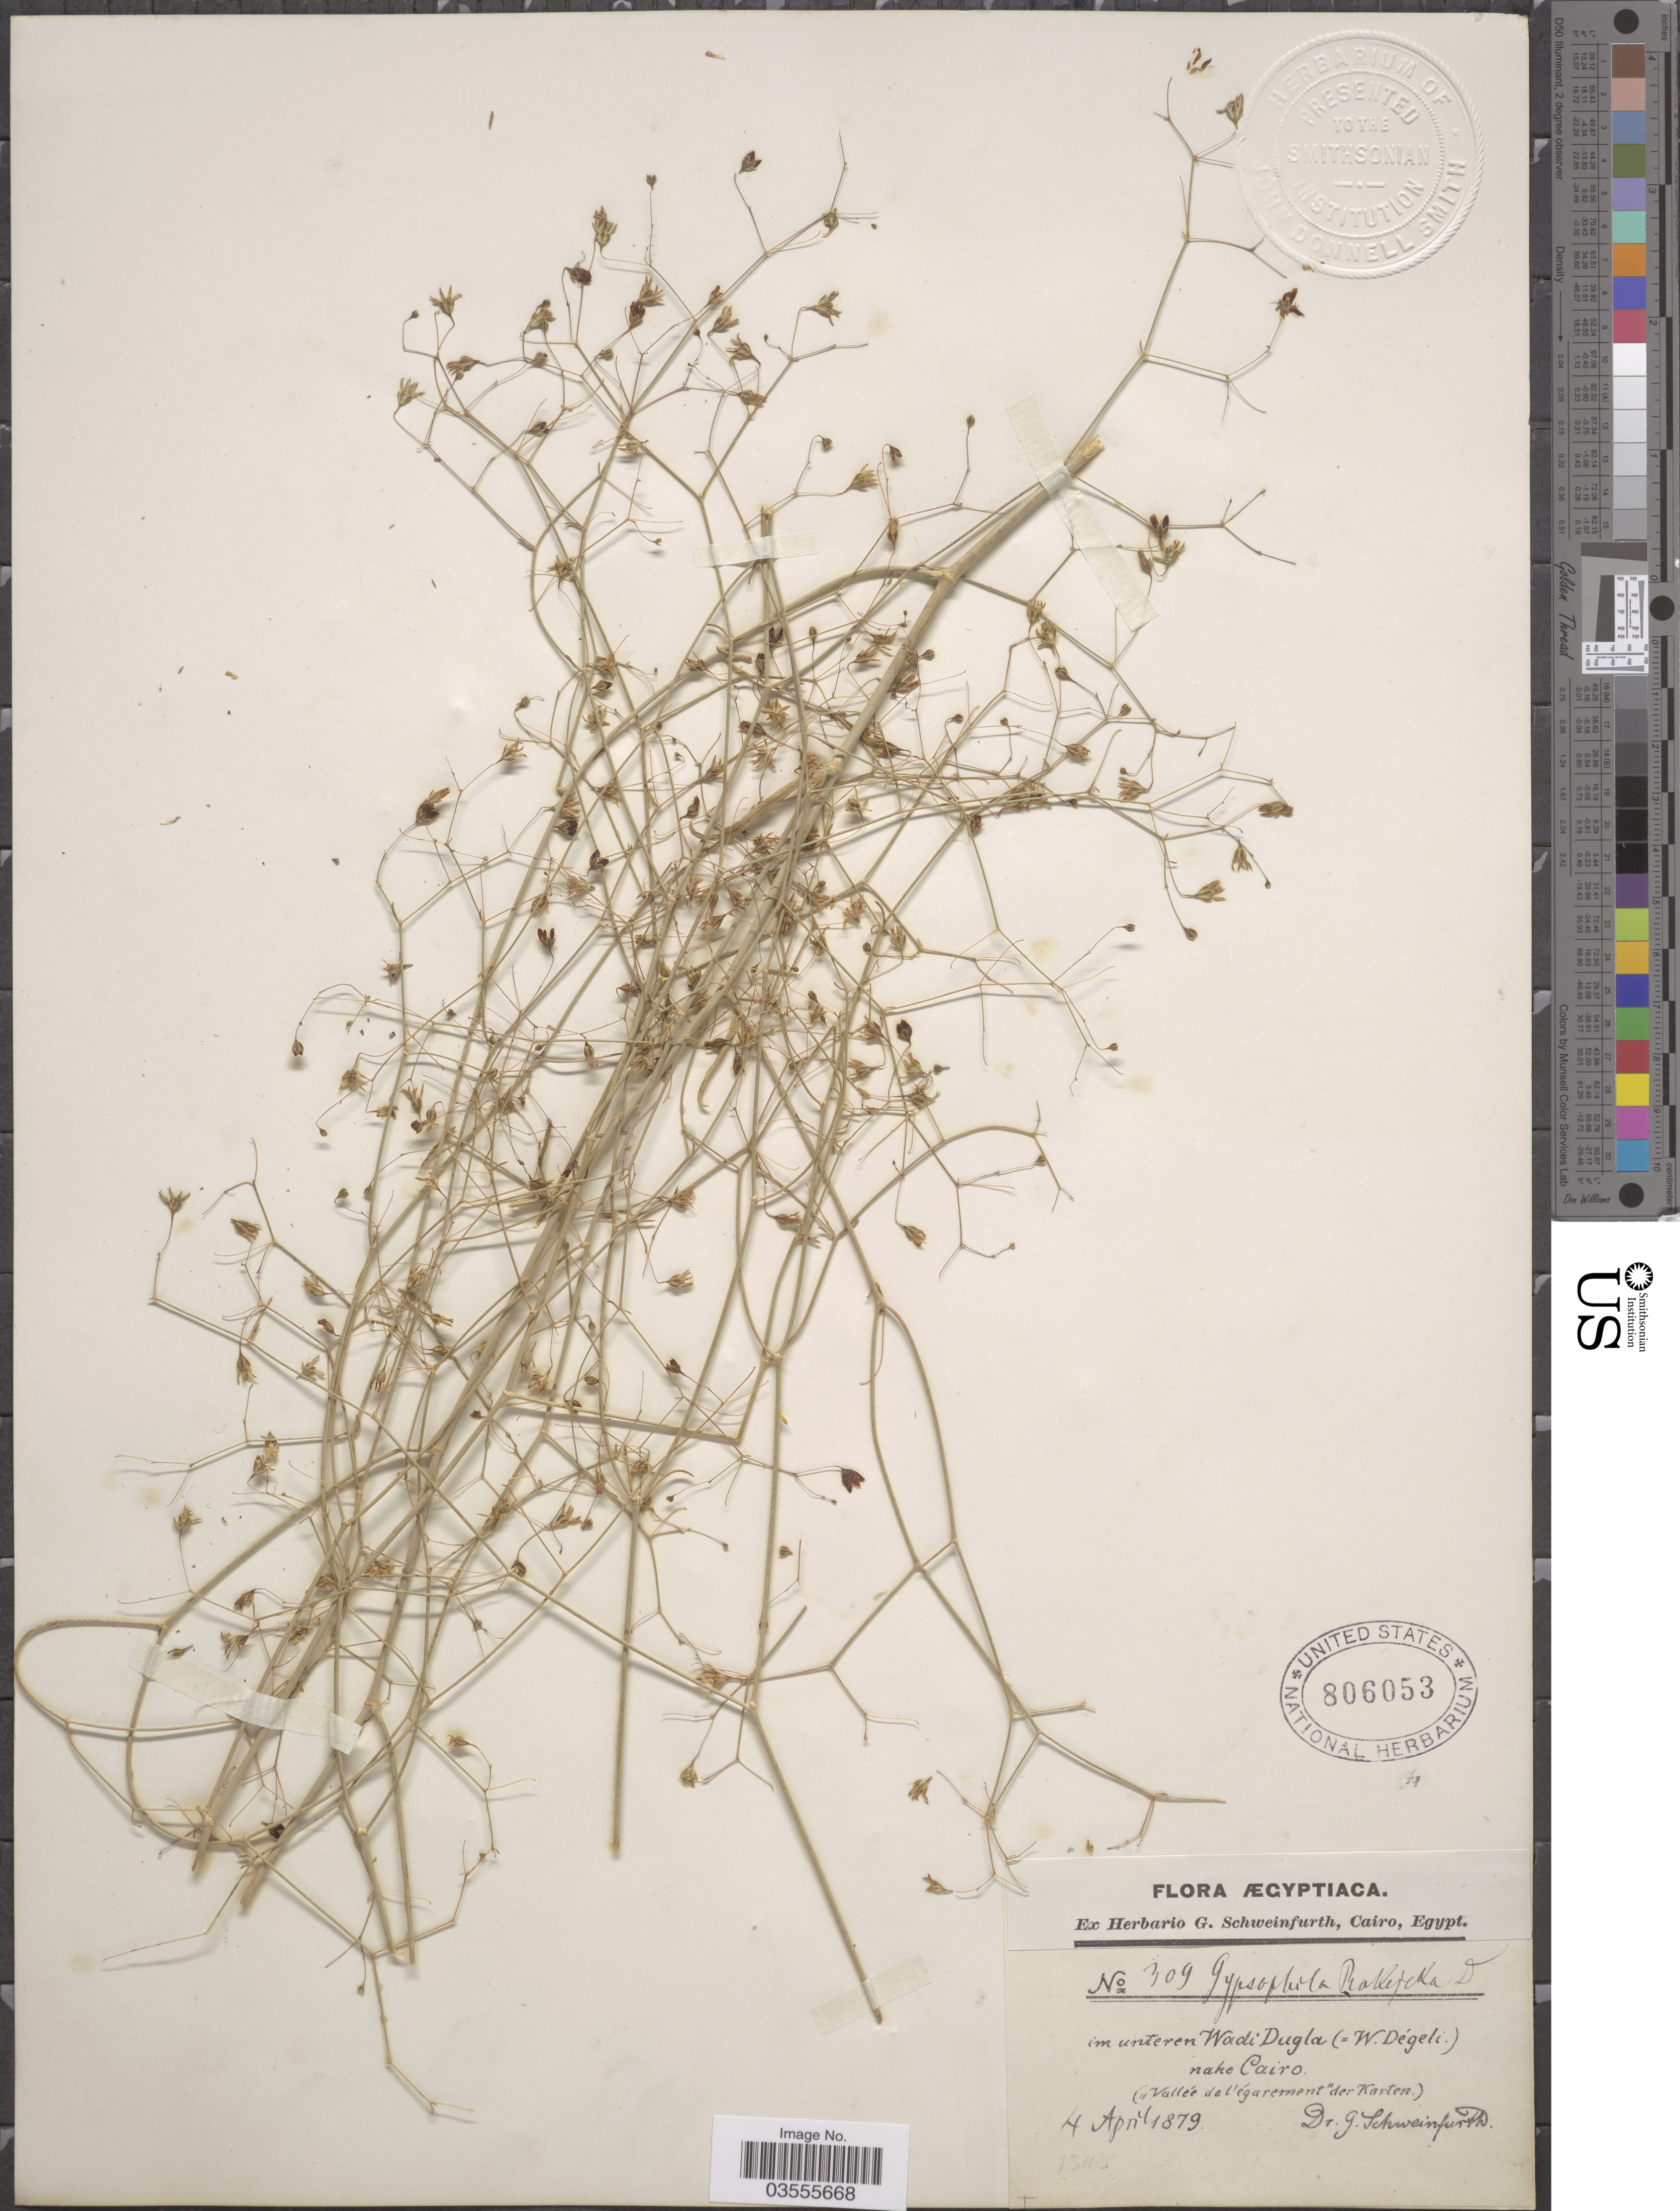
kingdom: Plantae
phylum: Tracheophyta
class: Magnoliopsida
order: Caryophyllales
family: Caryophyllaceae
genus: Gypsophila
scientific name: Gypsophila capillaris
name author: (Forssk.) C. Chr.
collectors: G. A. Schweinfurth (herbarium)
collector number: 309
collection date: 1879-04-04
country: Egypt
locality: Ægyptiaca. Im unteren Wadi Dugla (=W. Dégeli) nahe Cairo. ("Vallée del'égarement" der Karten.).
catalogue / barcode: US 806053